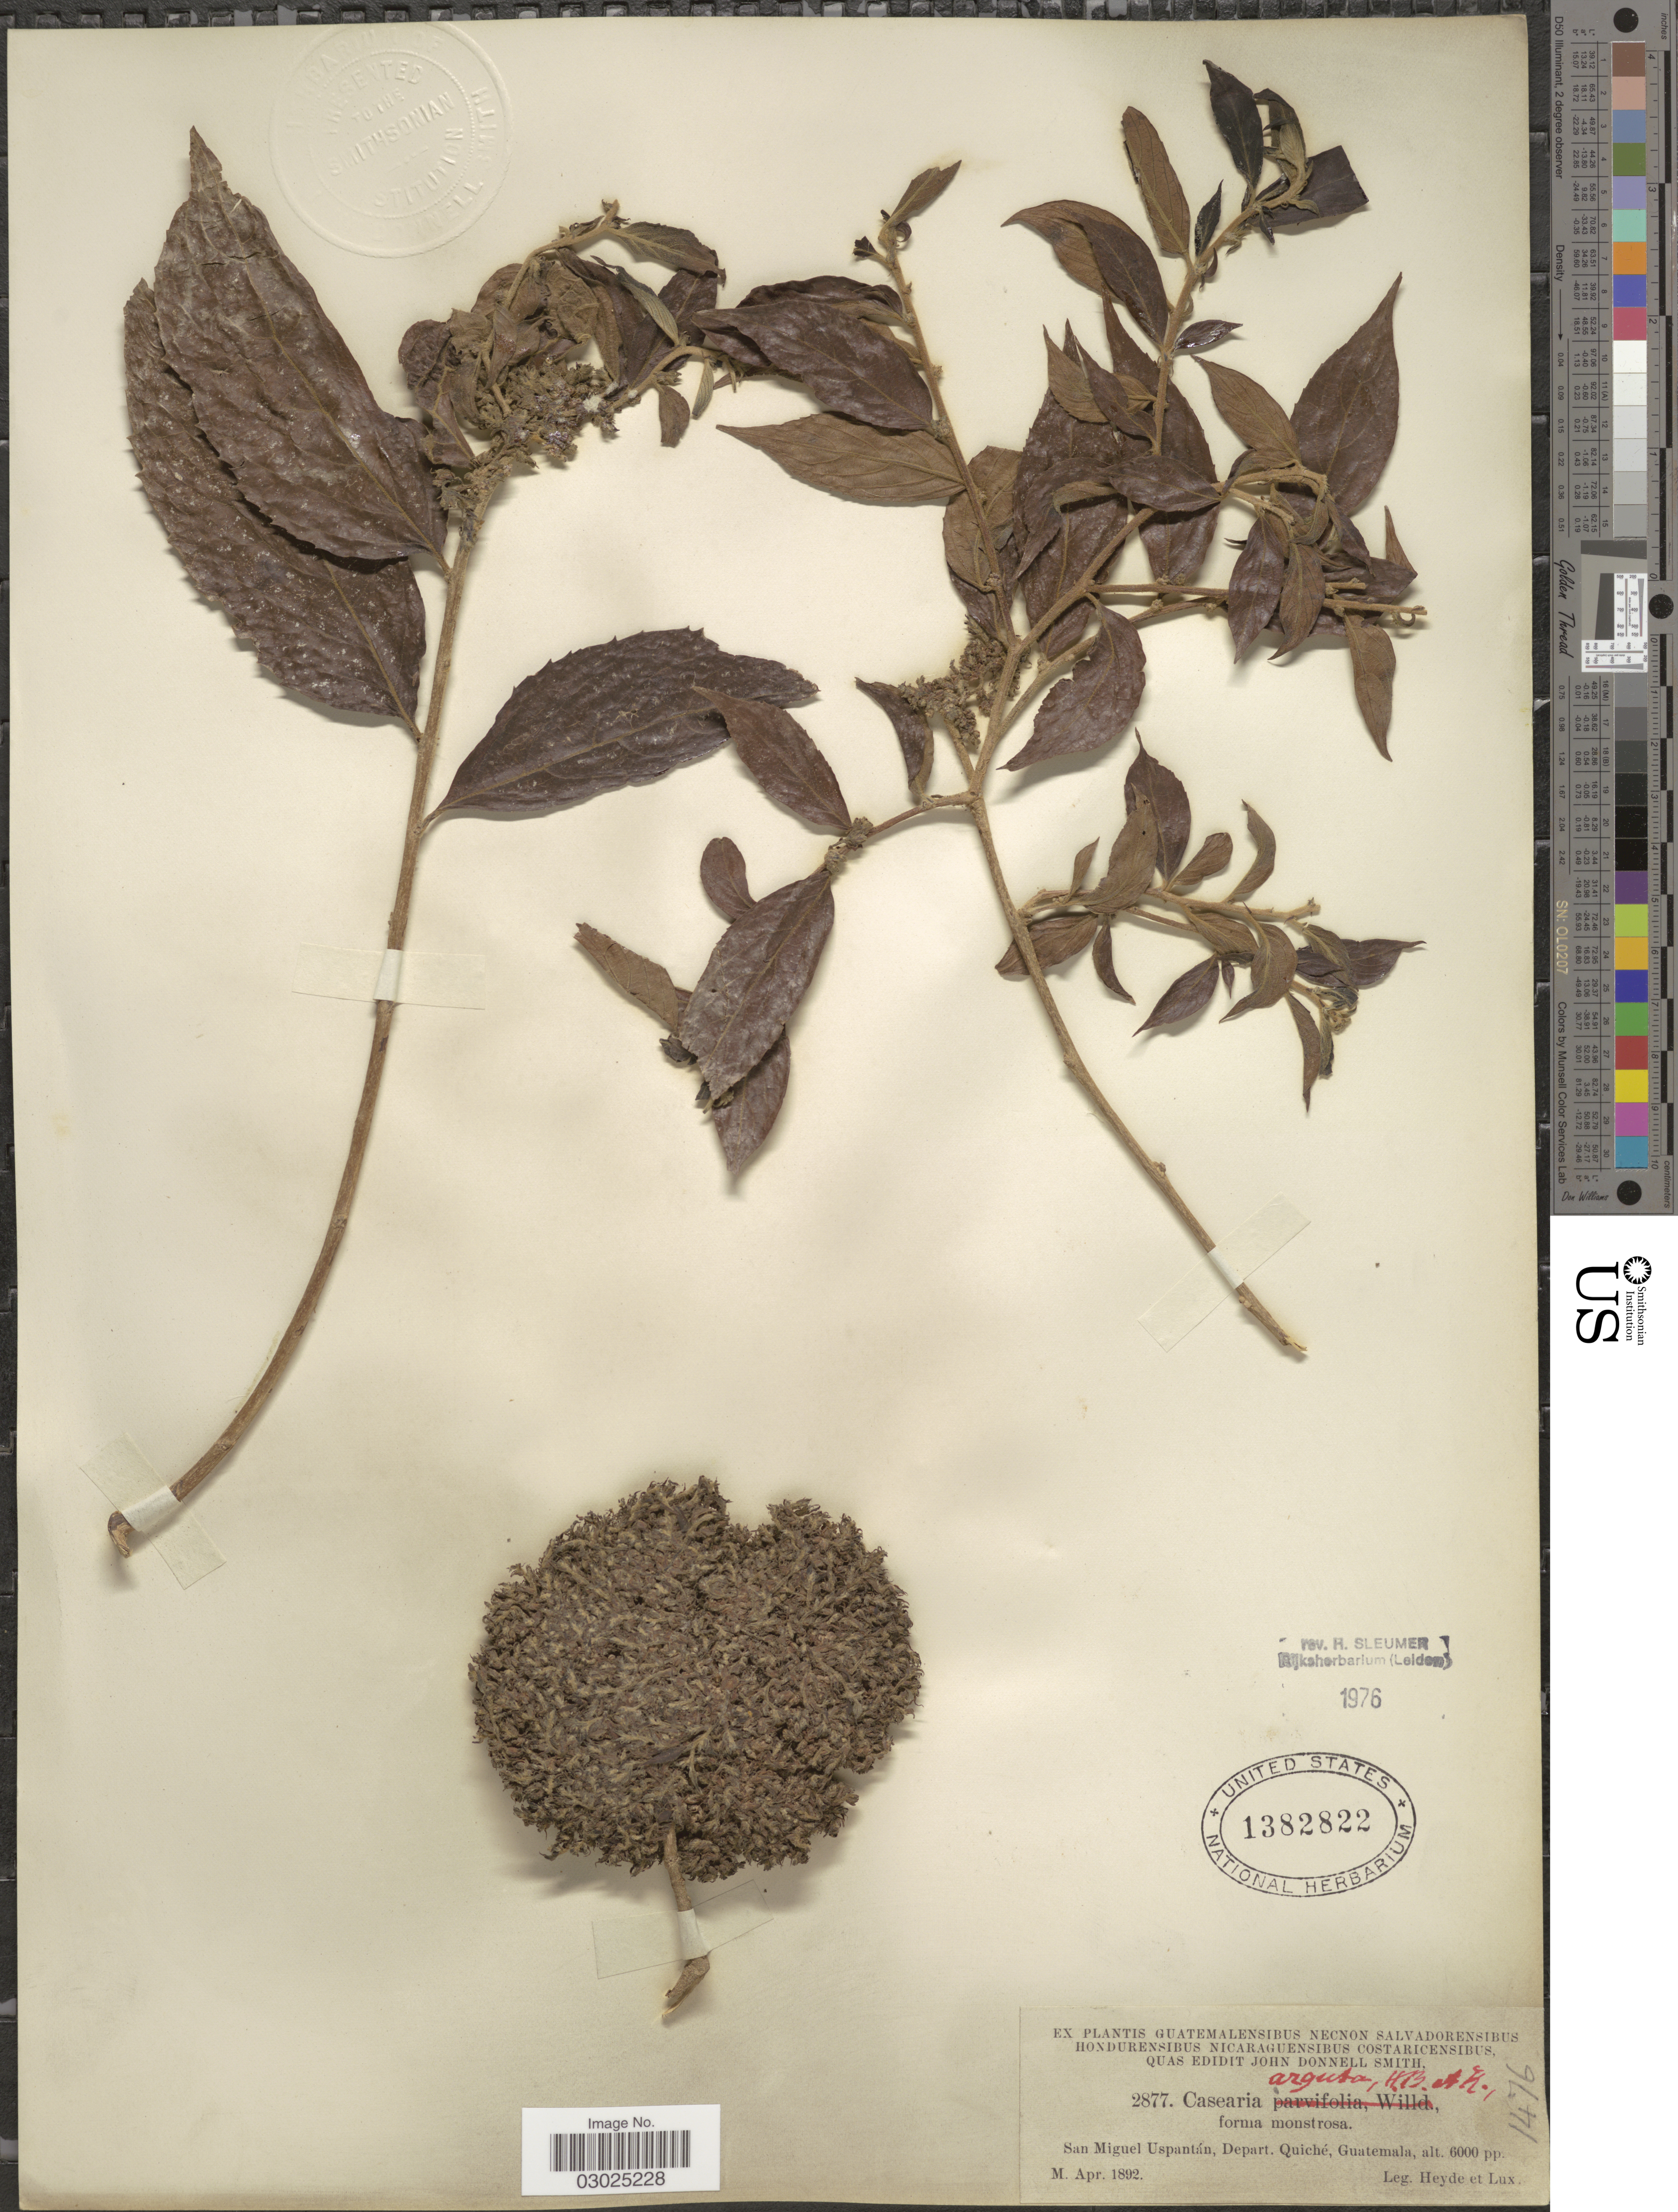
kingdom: Plantae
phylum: Tracheophyta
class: Magnoliopsida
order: Malpighiales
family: Salicaceae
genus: Casearia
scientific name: Casearia arguta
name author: Kunth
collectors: Heyde & Lux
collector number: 2877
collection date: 1892-04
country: Guatemala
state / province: El Quiché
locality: San Miguel Uspantán, Depart. Quiché.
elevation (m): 183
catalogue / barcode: US 1382822